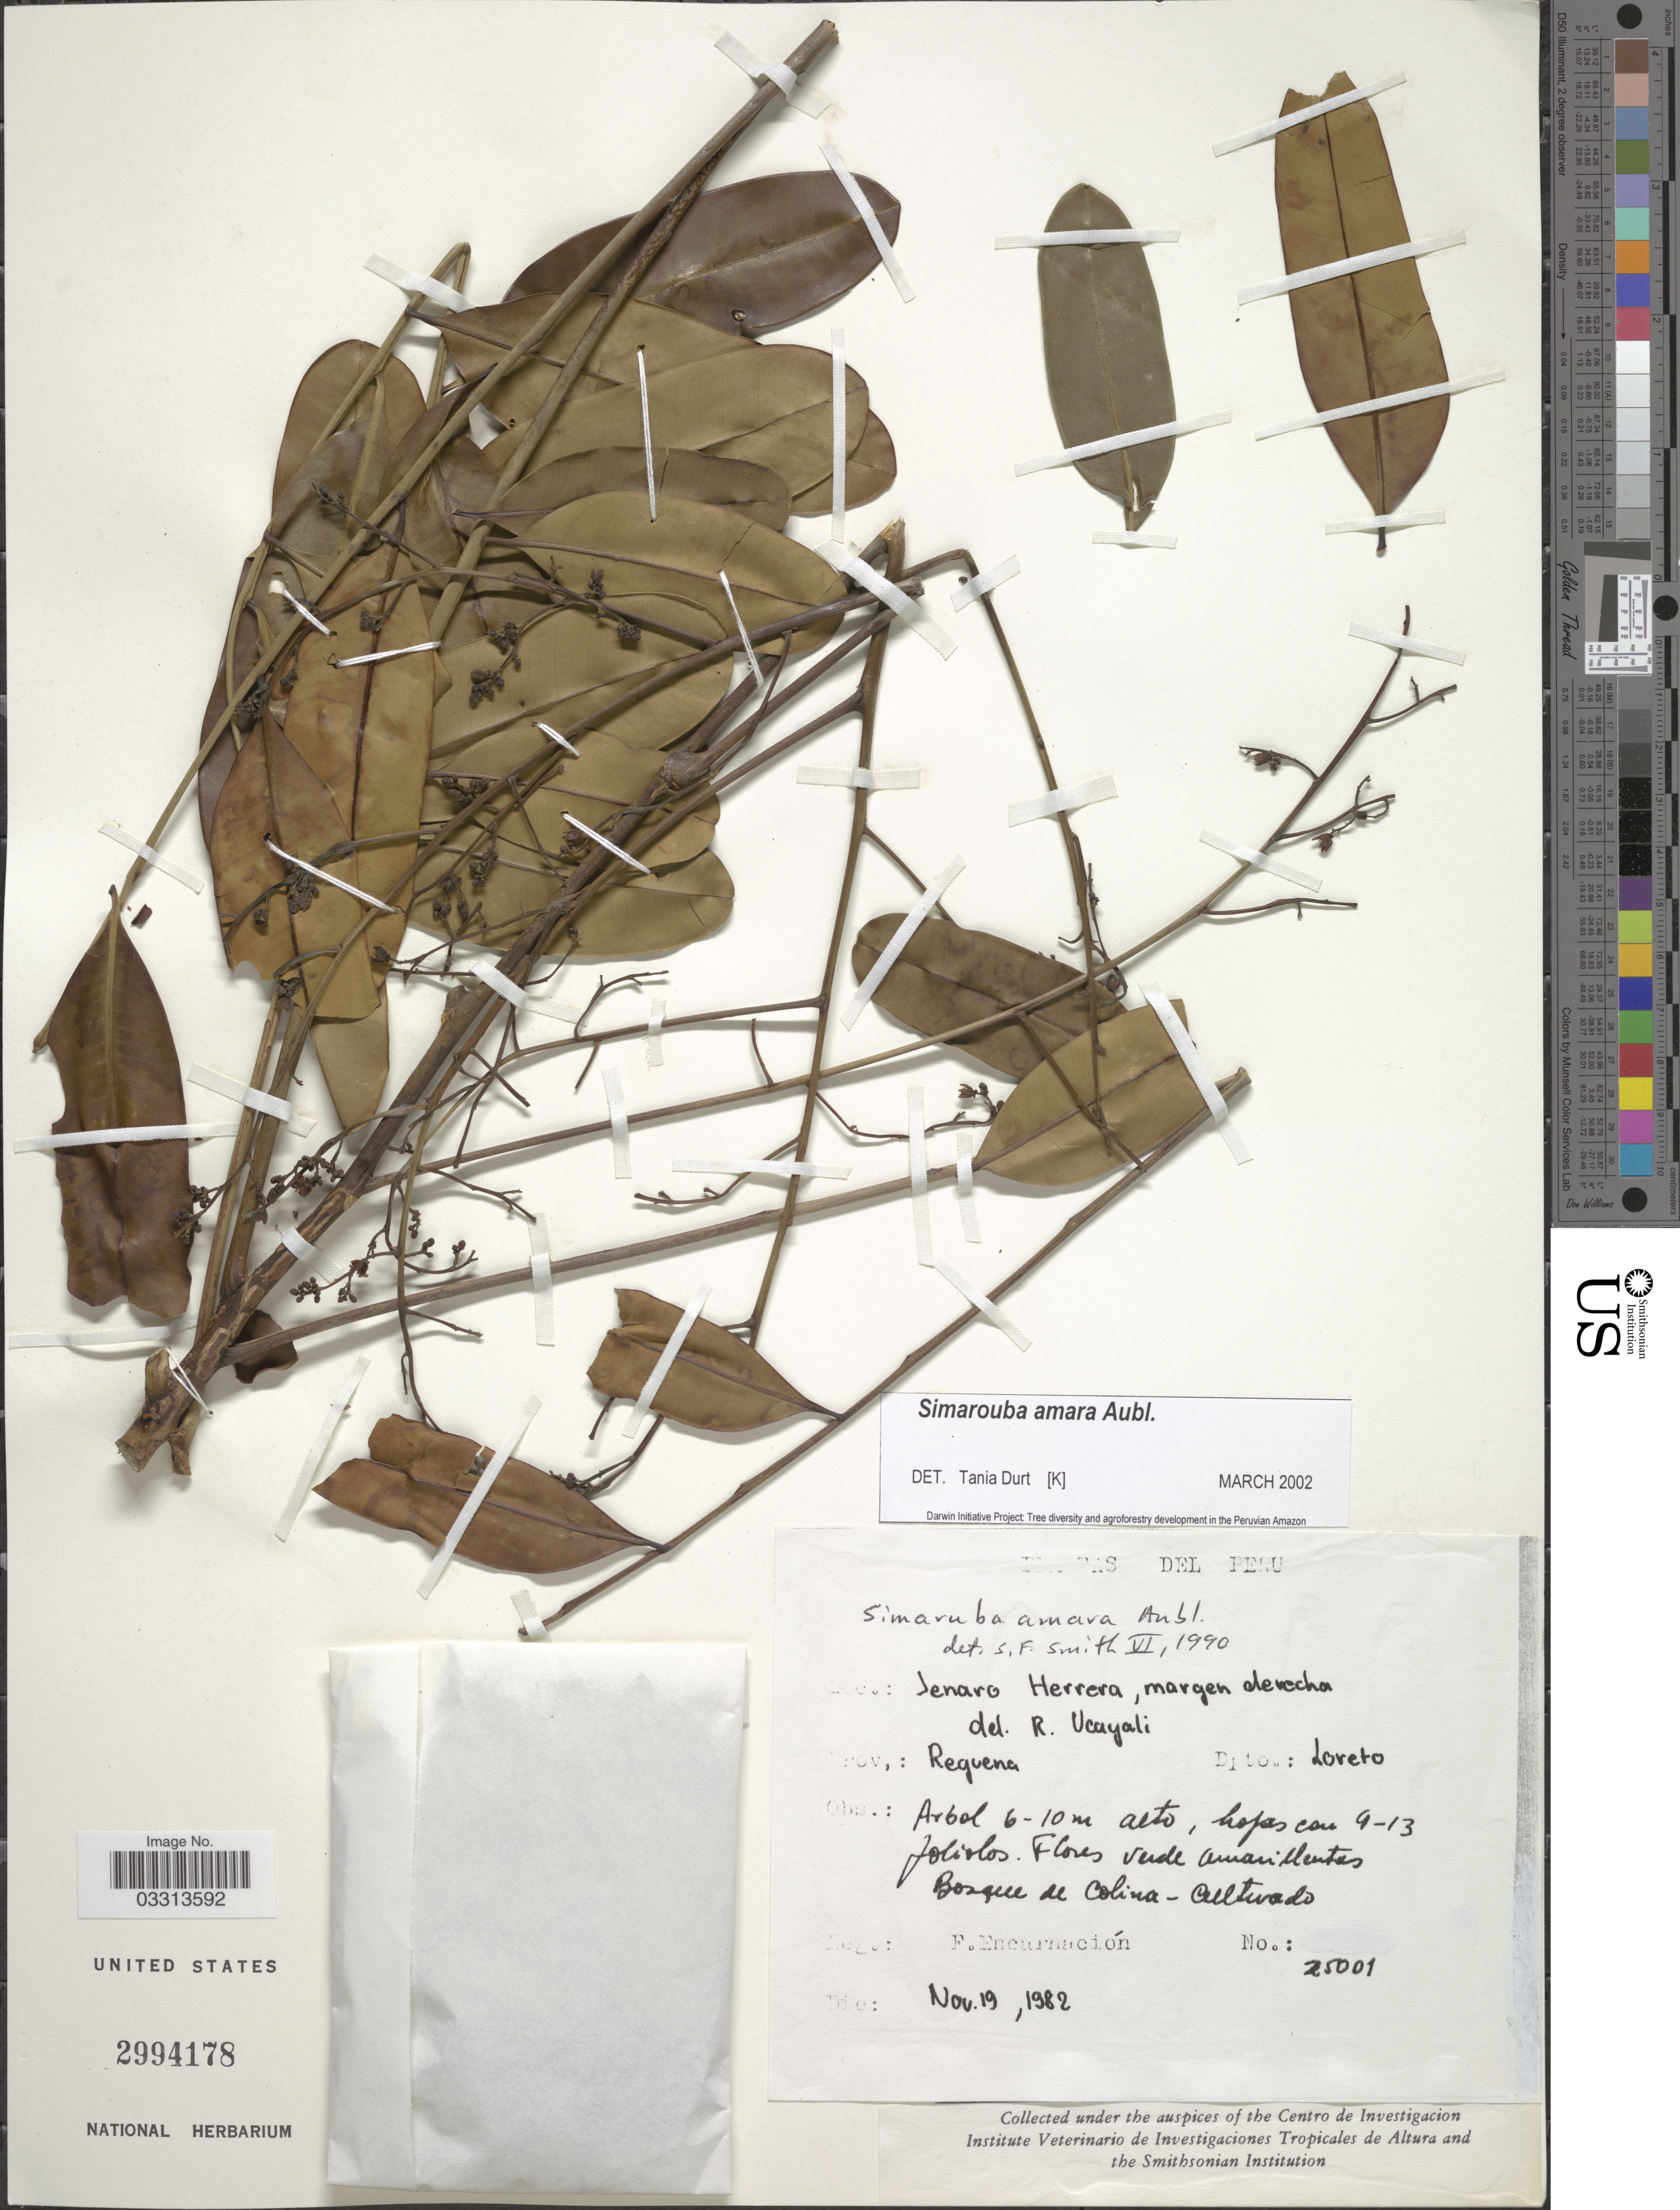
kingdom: Plantae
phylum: Tracheophyta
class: Magnoliopsida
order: Sapindales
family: Simaroubaceae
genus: Simarouba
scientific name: Simarouba amara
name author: Aubl.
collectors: F. Encarnación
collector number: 25001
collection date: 1982-11-19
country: Peru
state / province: Loreto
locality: Jenaro Herrera, margen derecha del R. Ucayali, Prov. Requena, Dpto. Loreto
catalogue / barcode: US 2994178